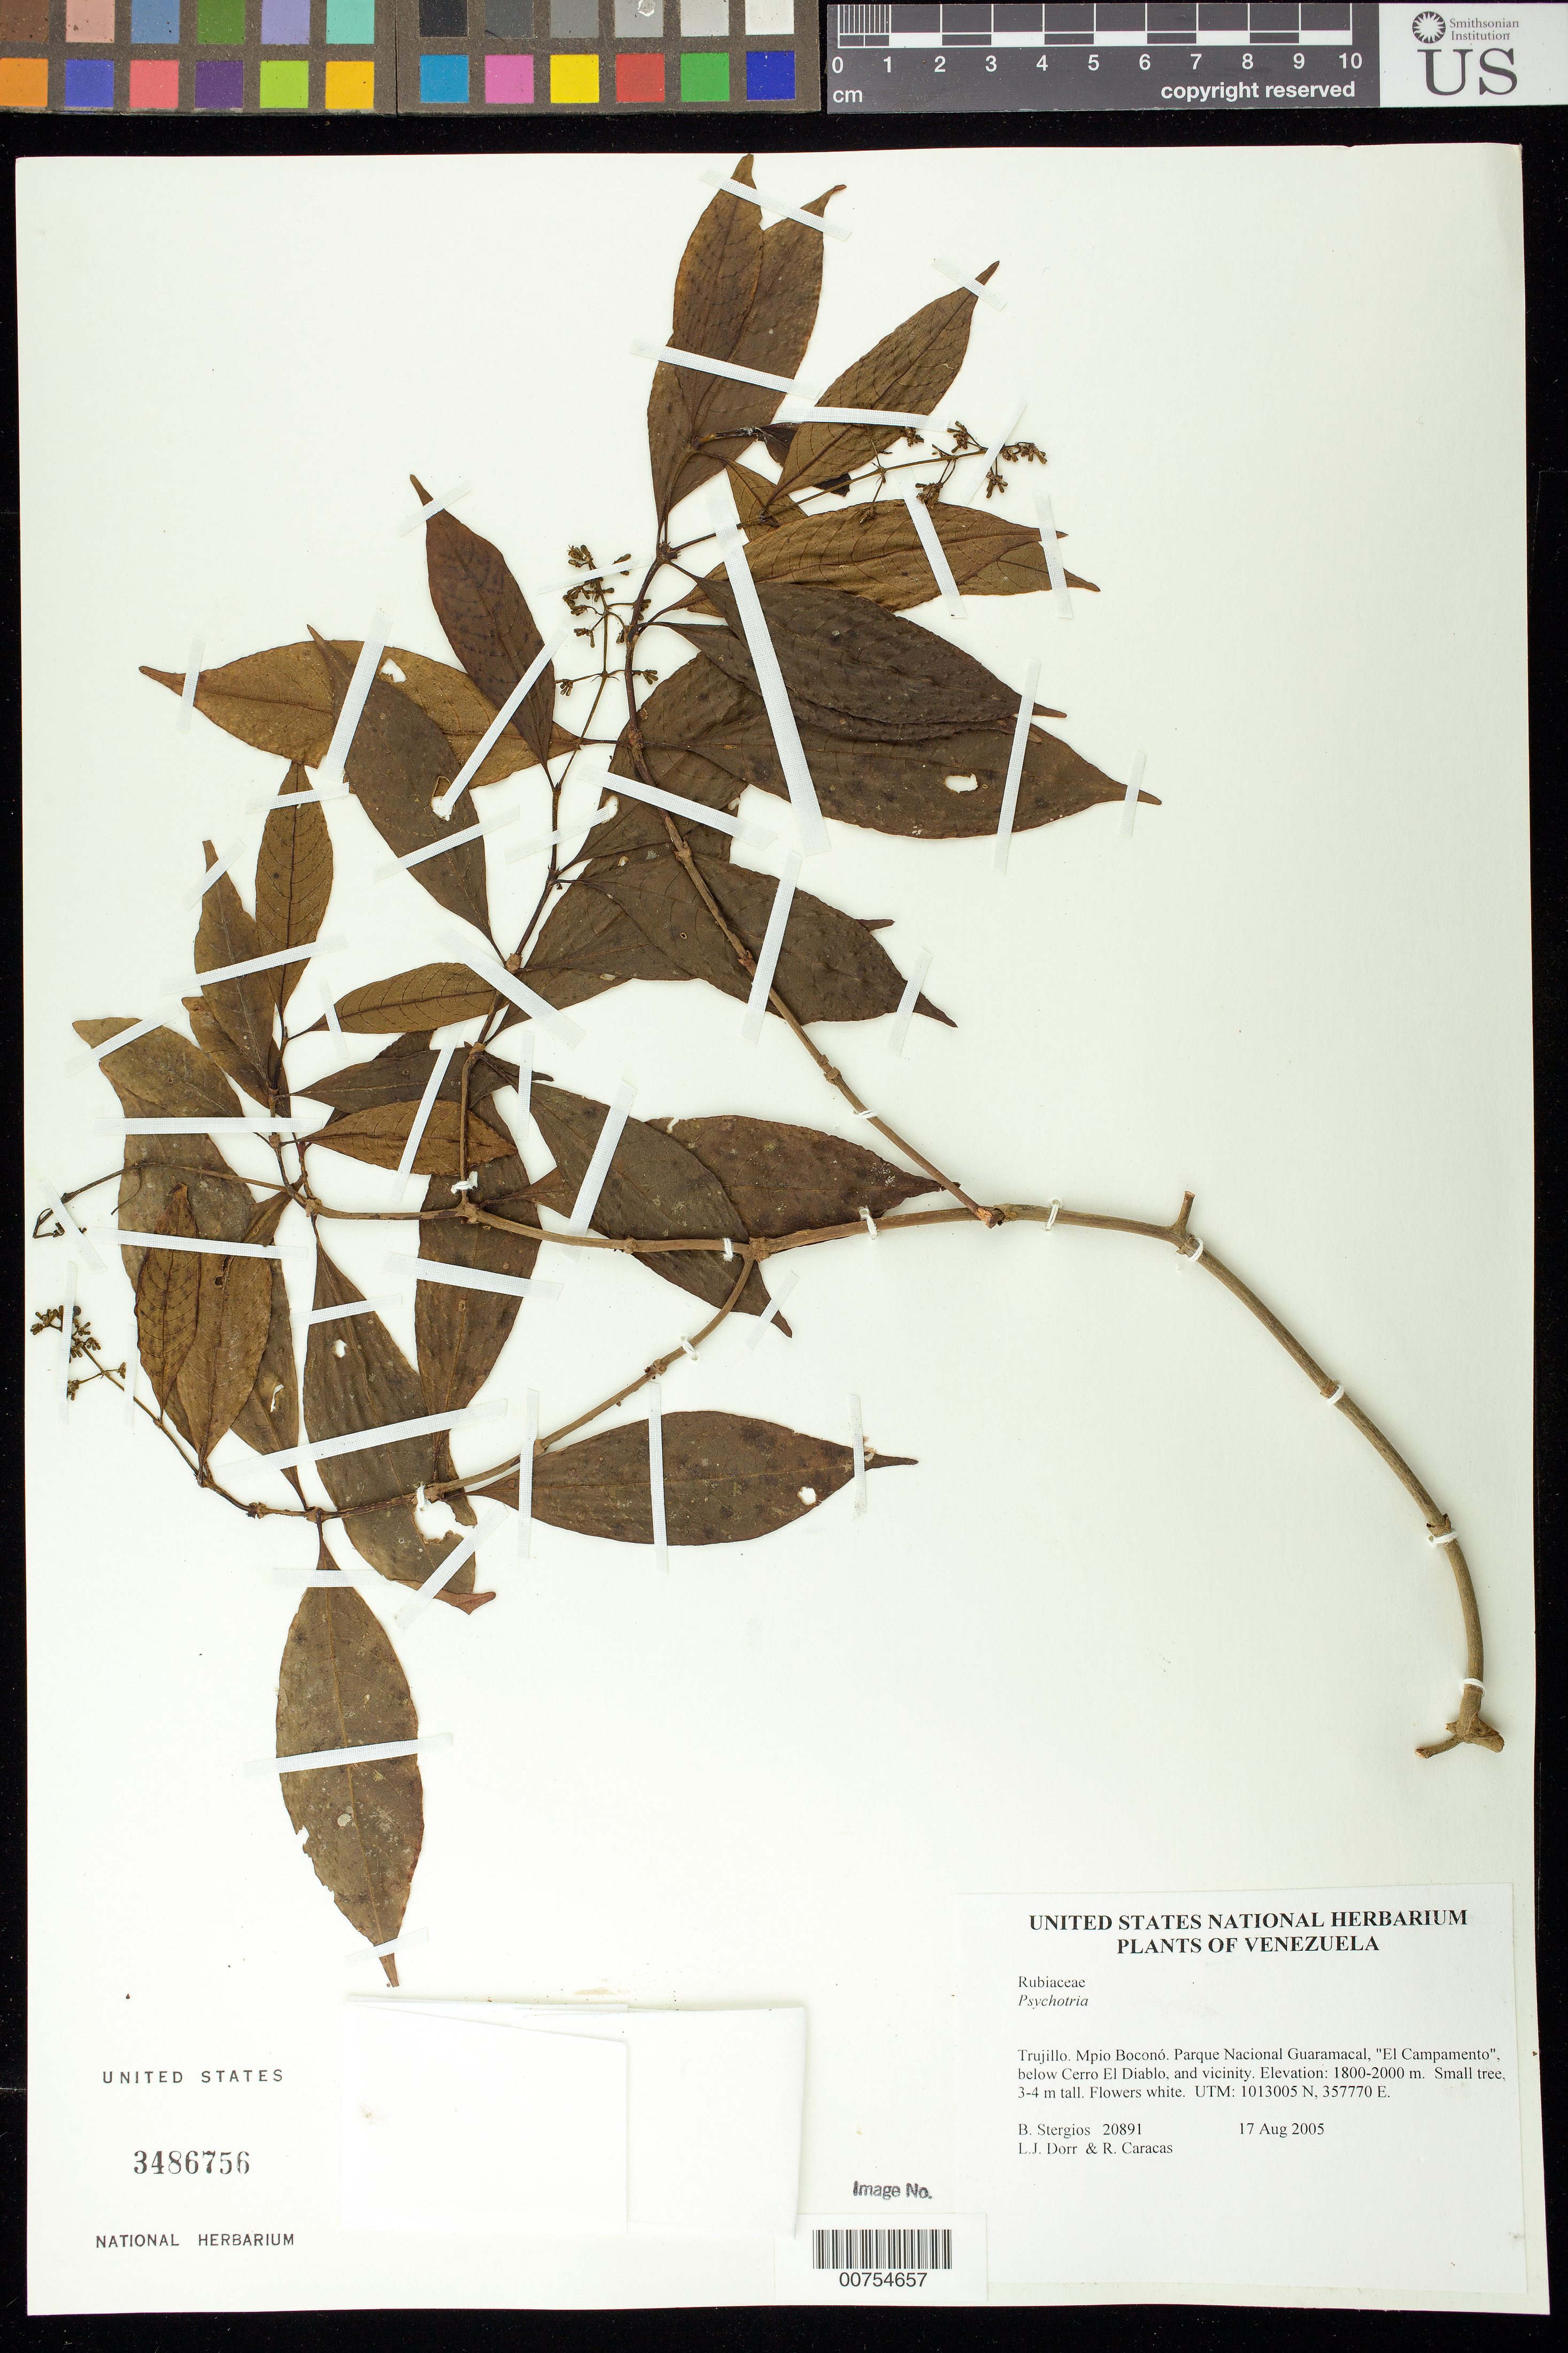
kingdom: Plantae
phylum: Tracheophyta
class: Magnoliopsida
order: Gentianales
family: Rubiaceae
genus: Psychotria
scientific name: Psychotria sp.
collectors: B. G. Stergios, L. J. Dorr & R. Caracas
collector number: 20891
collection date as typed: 17 Aug 2005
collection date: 2005-08-17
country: Venezuela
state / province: Trujillo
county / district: Boconó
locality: Parque Nacional Guaramacal, "El Campamento", below Cerro El Diablo, and vicinity.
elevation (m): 1800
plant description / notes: PORT, US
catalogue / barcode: US 3486756